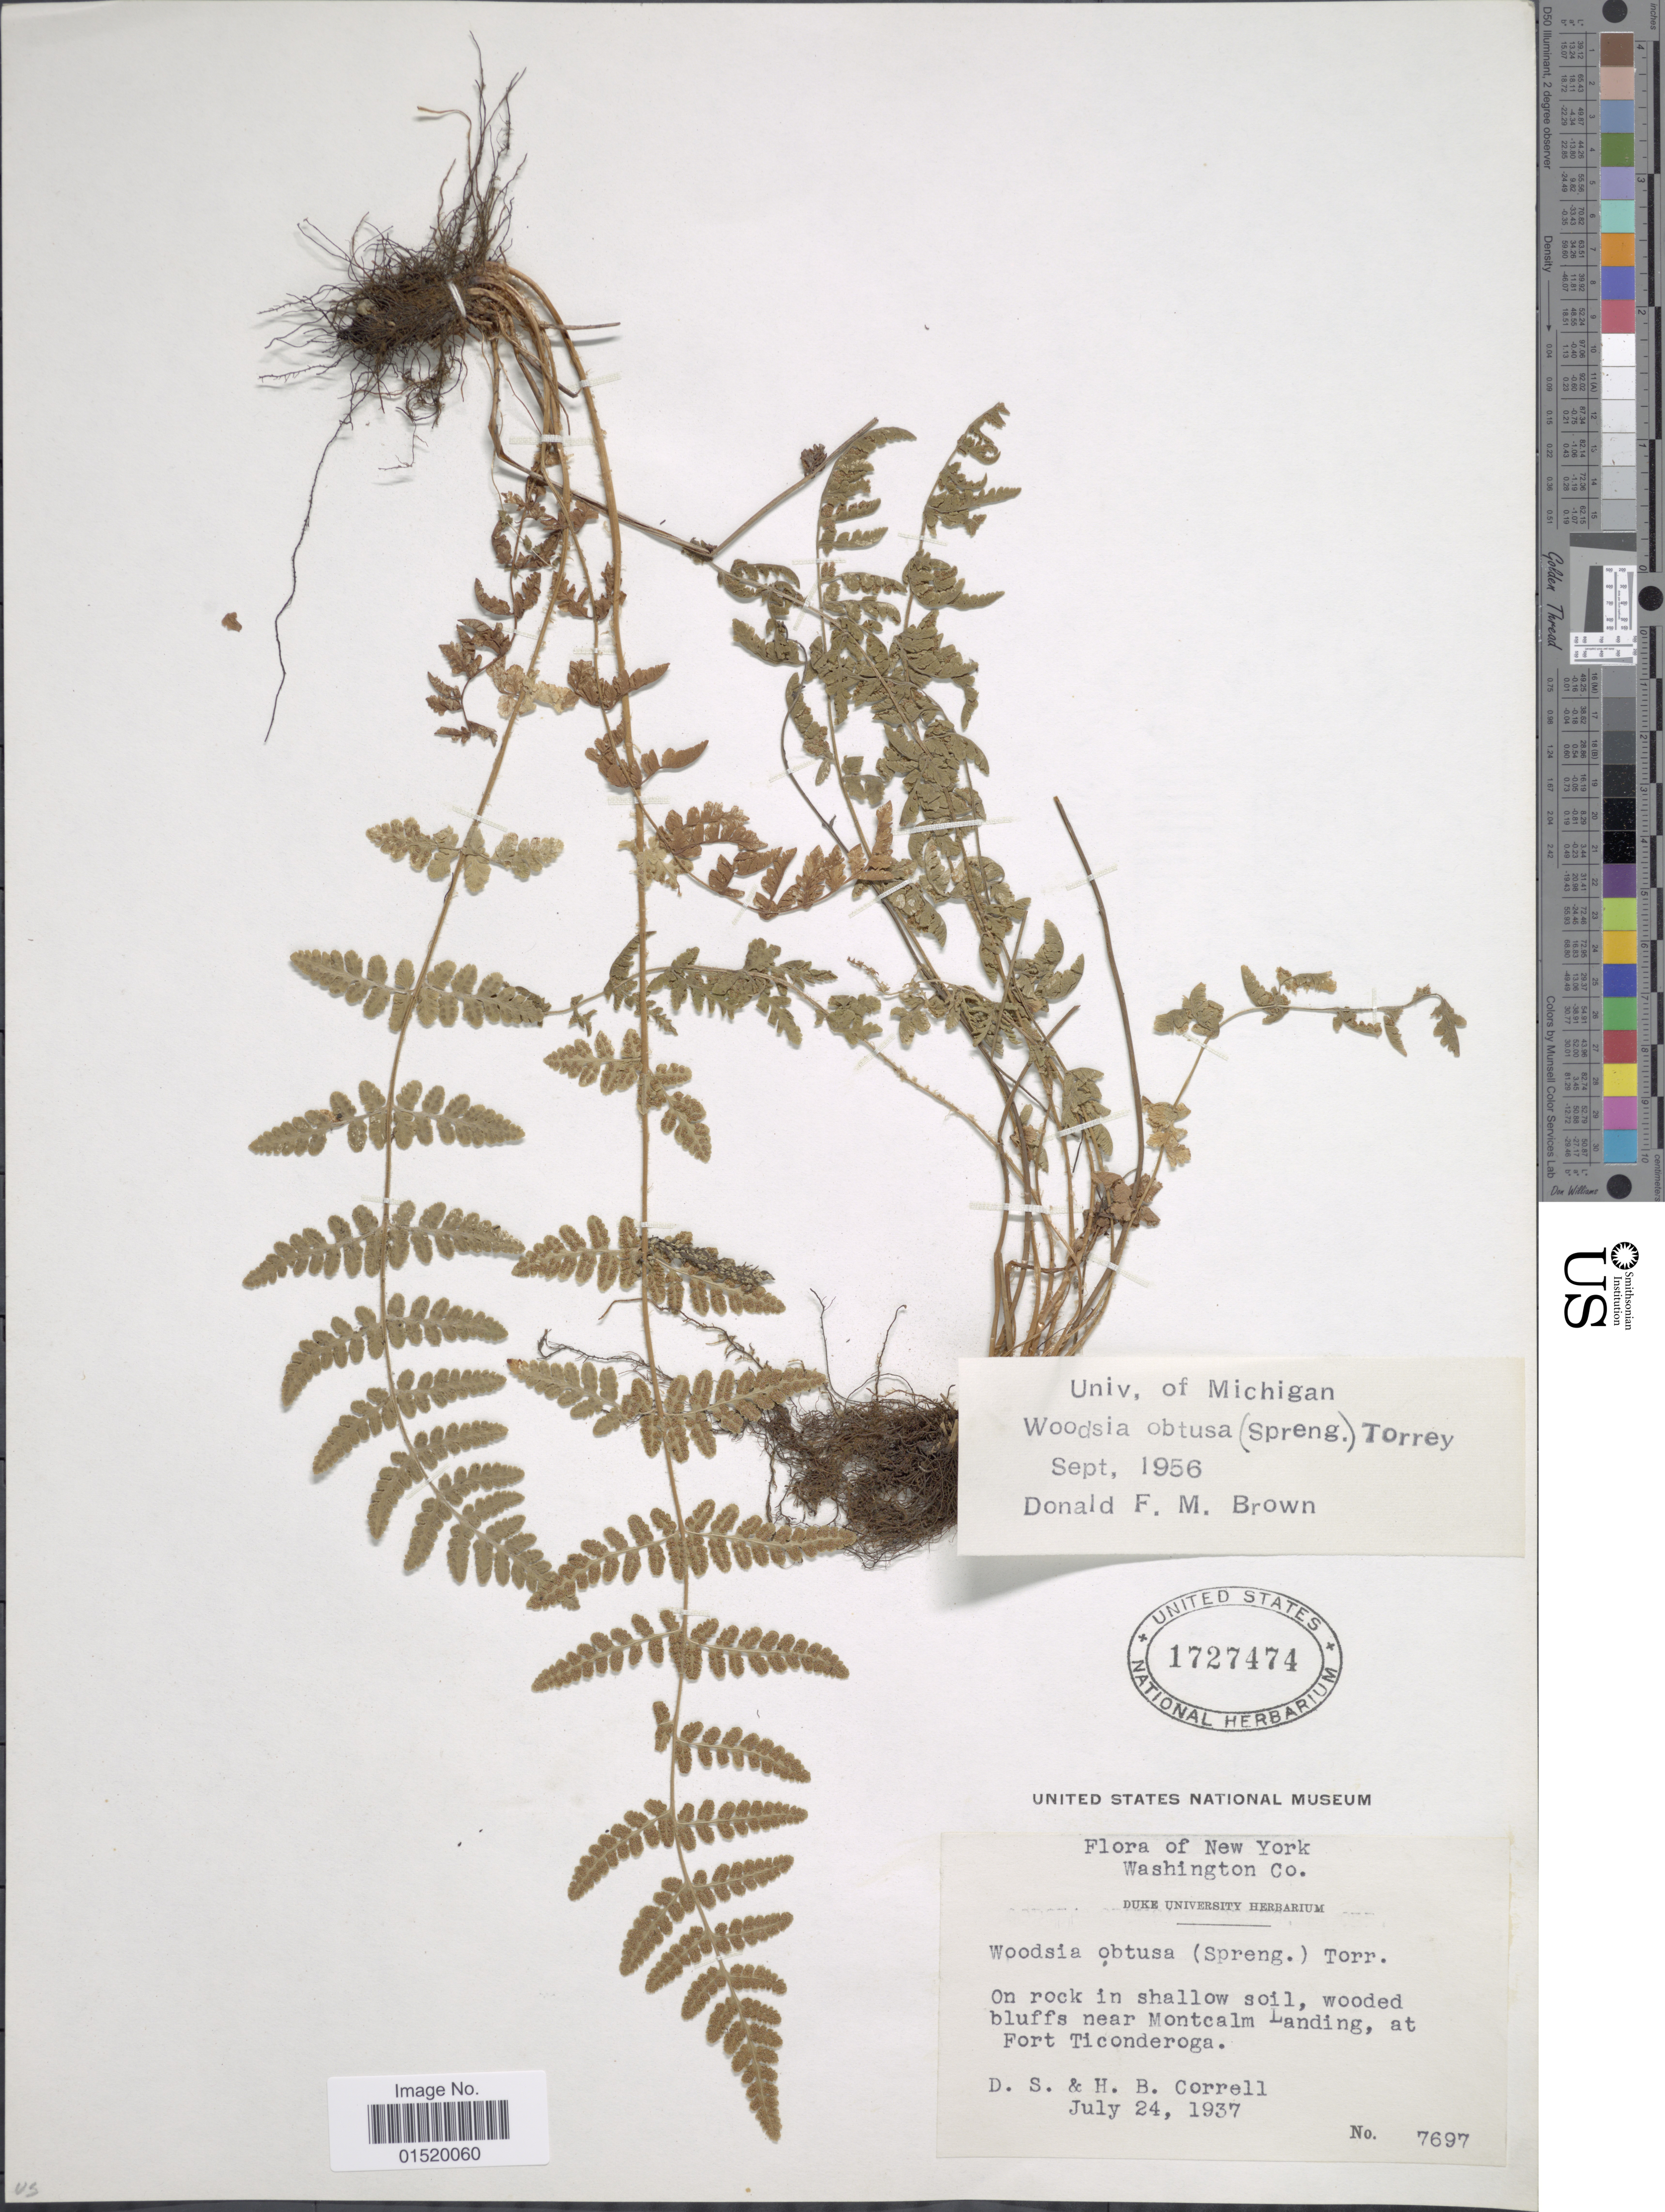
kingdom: Plantae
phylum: Tracheophyta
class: Polypodiopsida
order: Polypodiales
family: Woodsiaceae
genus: Woodsia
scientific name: Woodsia obtusa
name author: (Spreng.) Torr.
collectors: D. S. Correll & H. Correll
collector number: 7697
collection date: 1937-07-24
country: United States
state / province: Washington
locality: New York, On rock in shallow soil, wooded bluffs near Montcalm Landing, at Fort Ticonderoga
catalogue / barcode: US 1727474